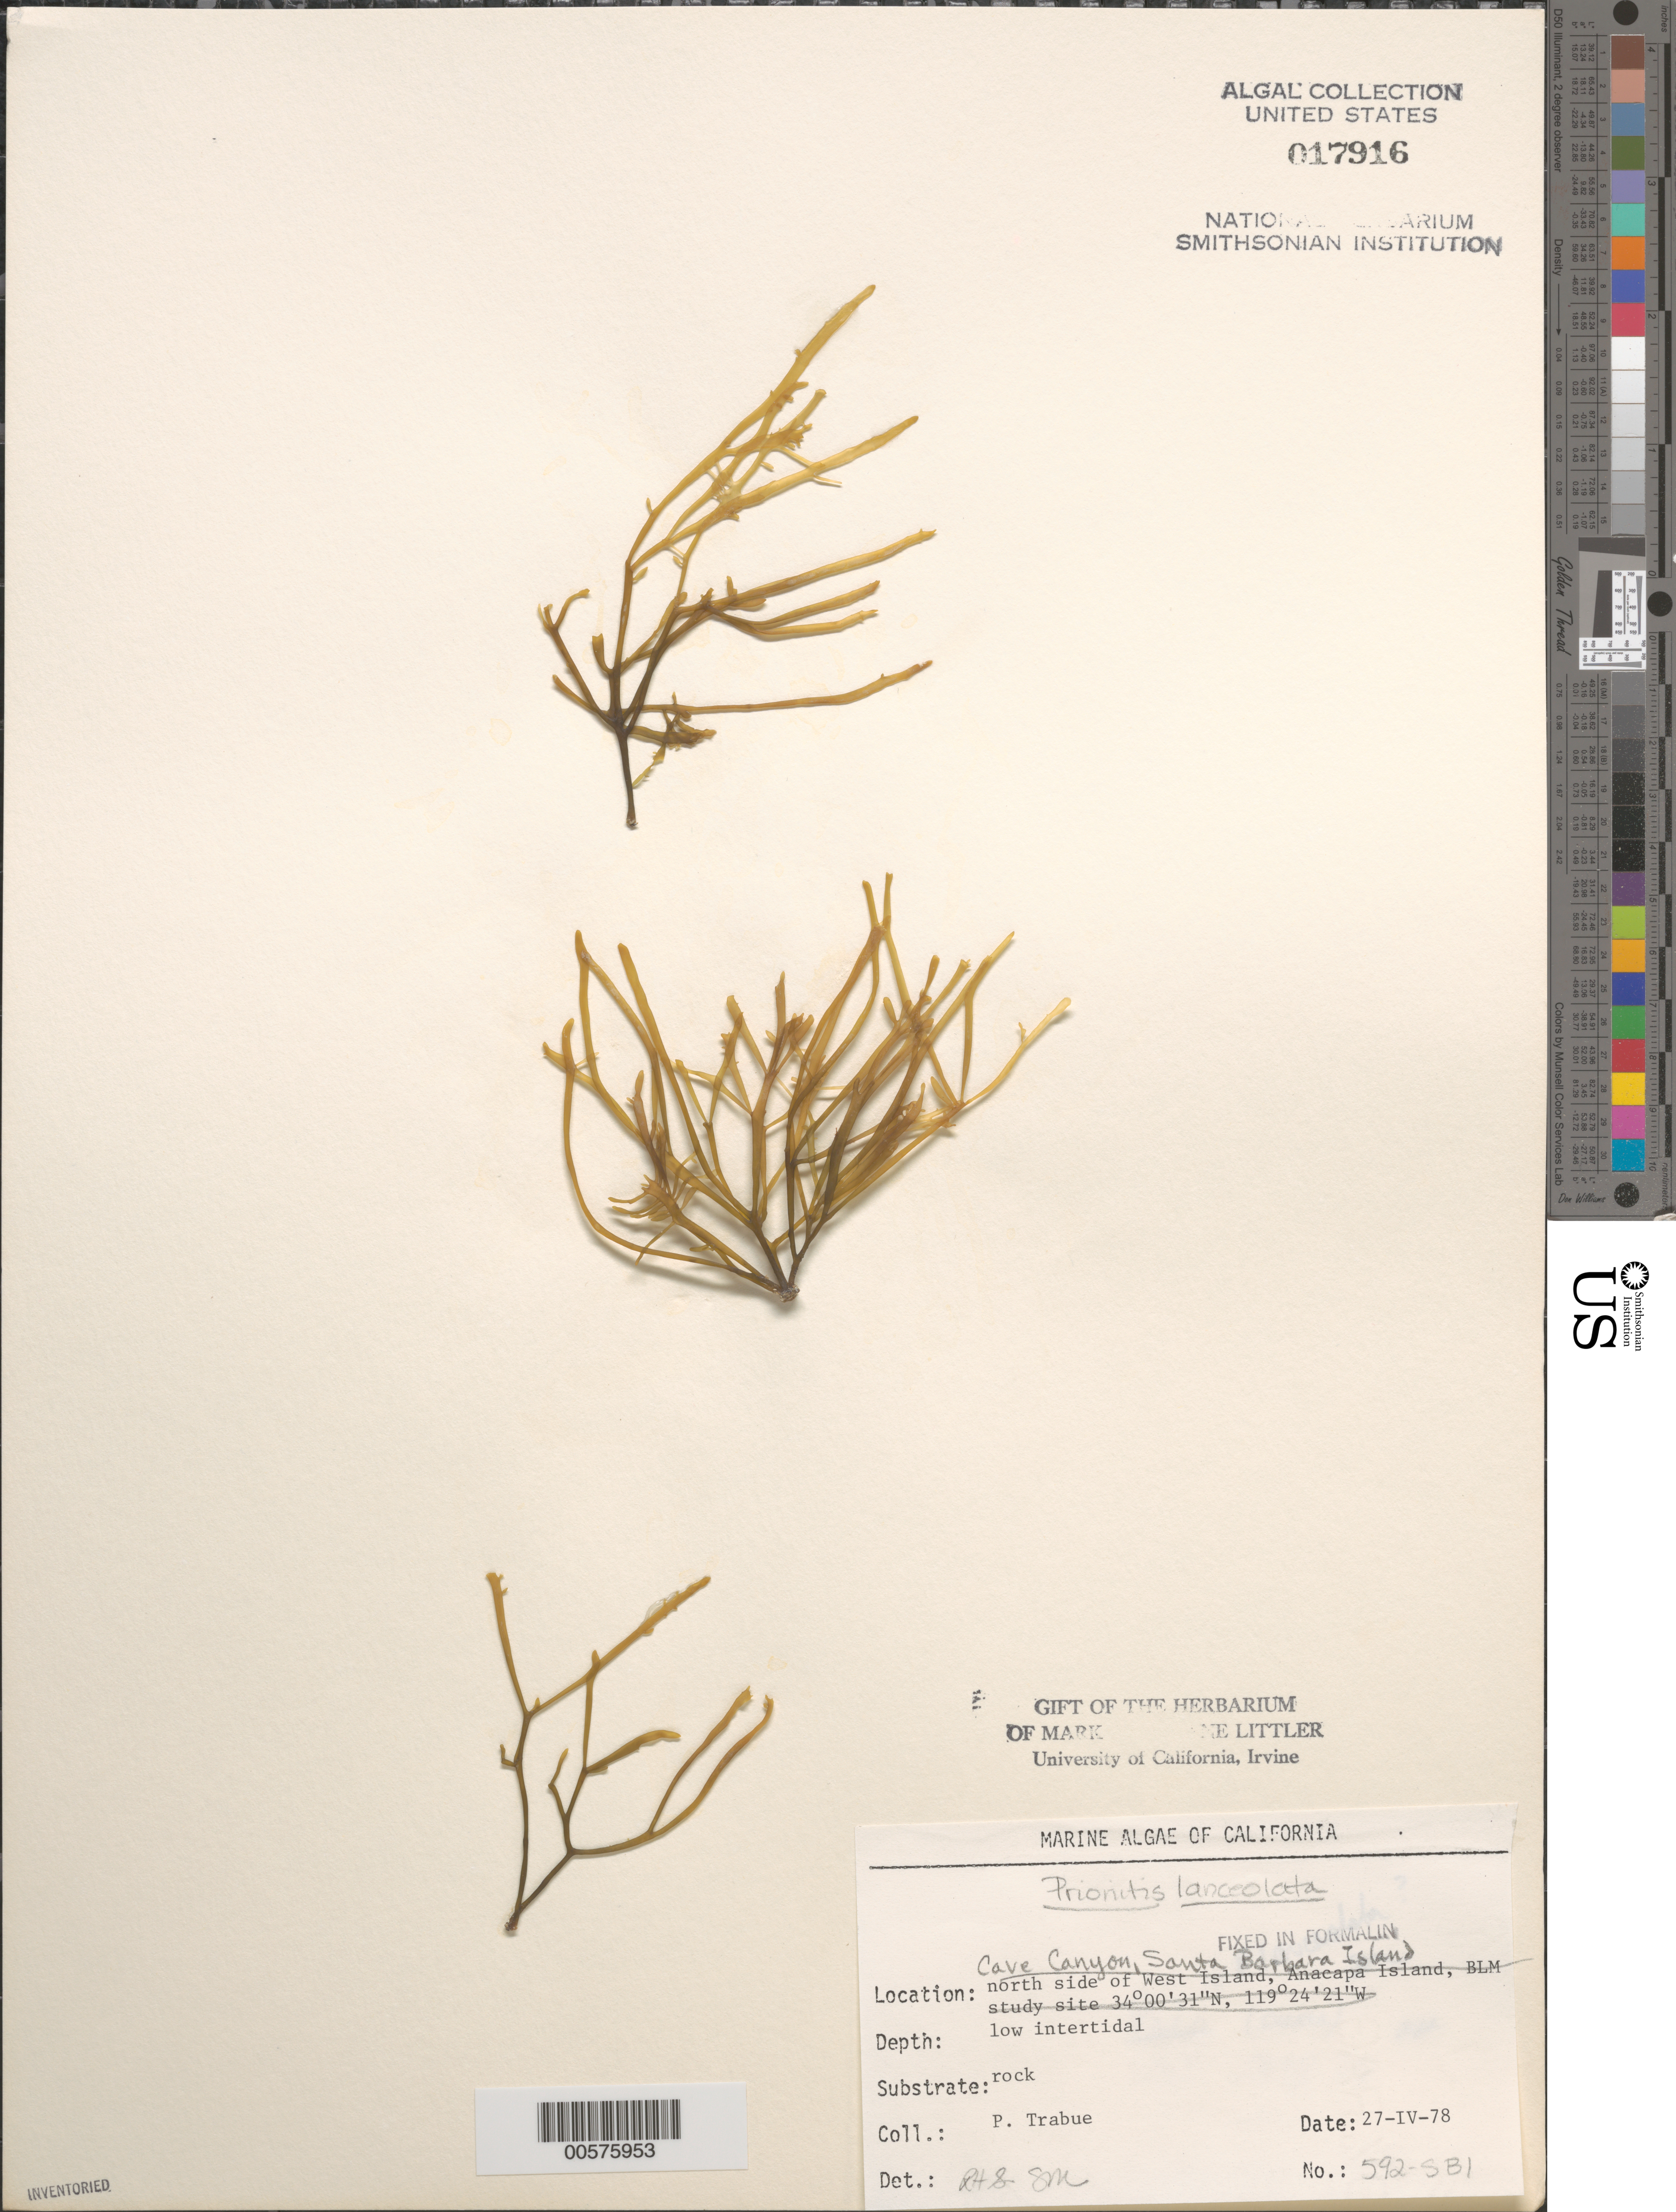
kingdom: Plantae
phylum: Rhodophyta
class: Florideophyceae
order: Cryptonemiales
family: Cryptonemiaceae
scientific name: Prionitis lanceolata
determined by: Sims, Robert H.; Murray, S. N.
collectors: P. J. Trabue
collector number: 592-sbi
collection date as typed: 27 Apr 1978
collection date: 1978-04-27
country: United States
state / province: California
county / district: Santa Barbara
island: Santa Barbara Island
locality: Cave Canyon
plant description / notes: BLM-SOCALBIGHT Rocky Intertidal Survey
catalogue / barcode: US 17916